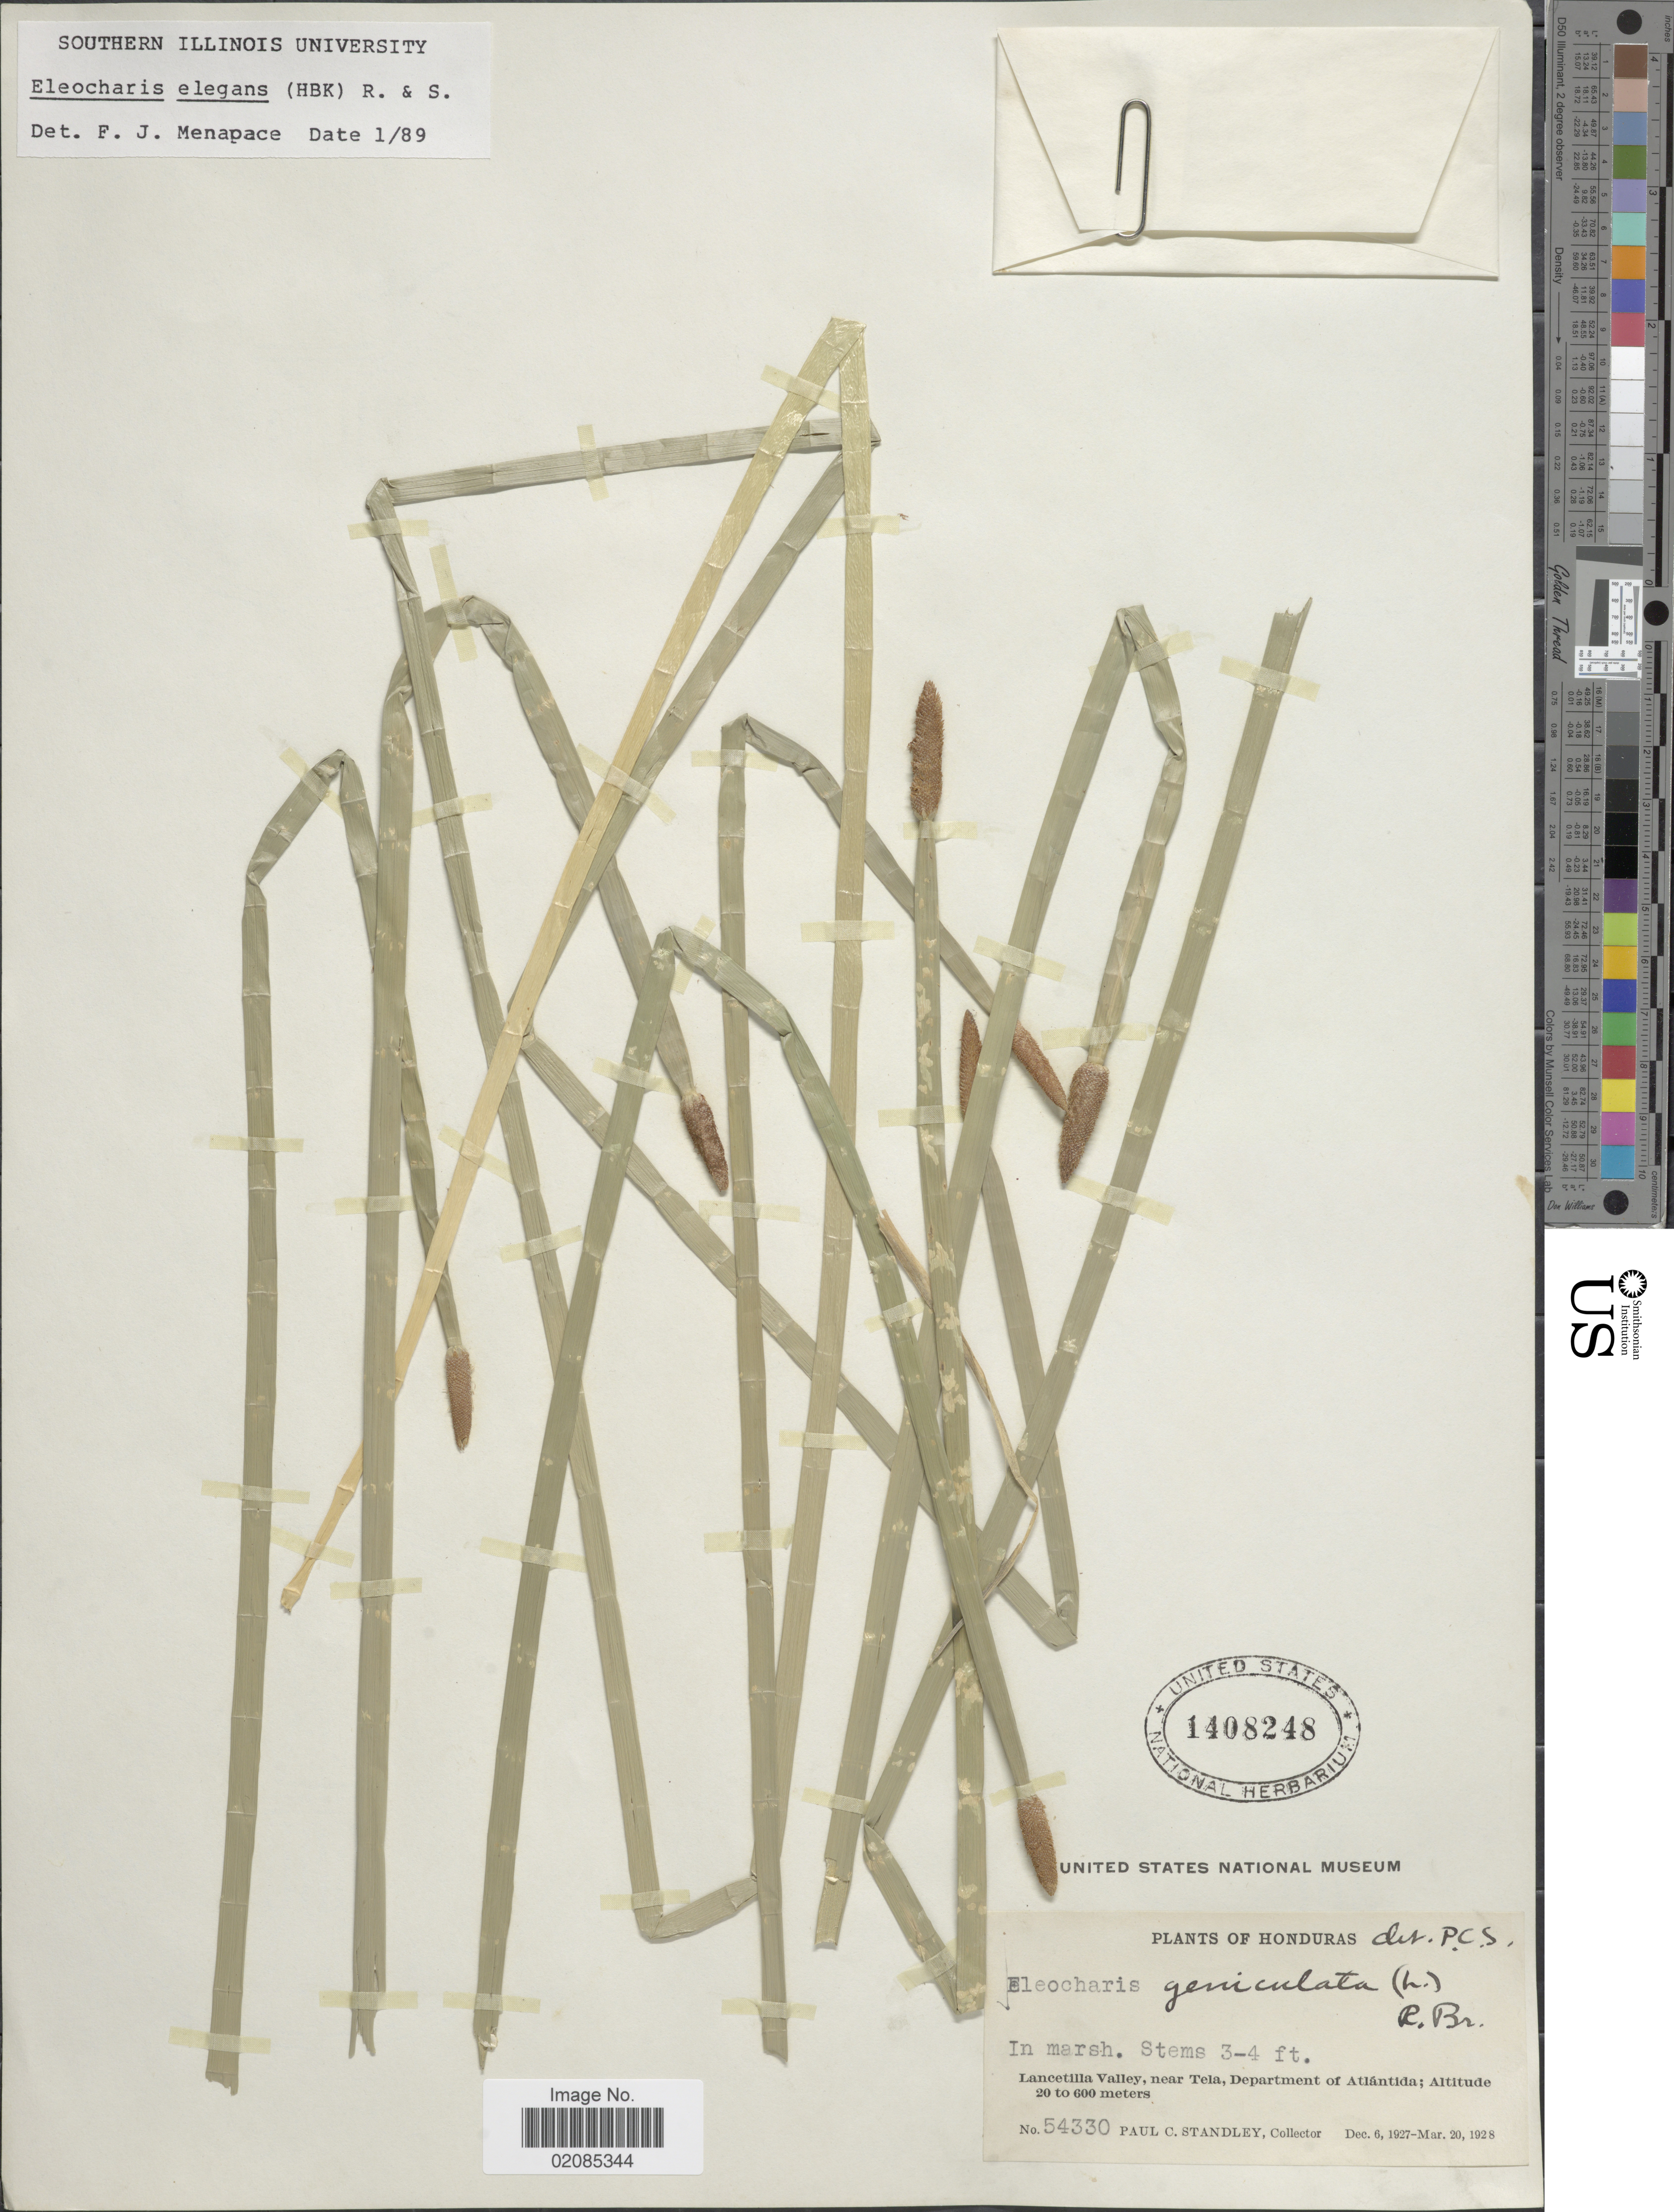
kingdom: Plantae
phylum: Tracheophyta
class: Liliopsida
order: Poales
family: Cyperaceae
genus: Eleocharis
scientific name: Eleocharis elegans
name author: (Kunth) Roem. & Schult.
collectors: P. C. Standley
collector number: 54330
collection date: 1927-12-06/1928-03-20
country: Honduras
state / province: Atlántida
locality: Lancetilla Valley, near Tela, Department of Atlantida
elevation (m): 20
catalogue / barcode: US 1408248